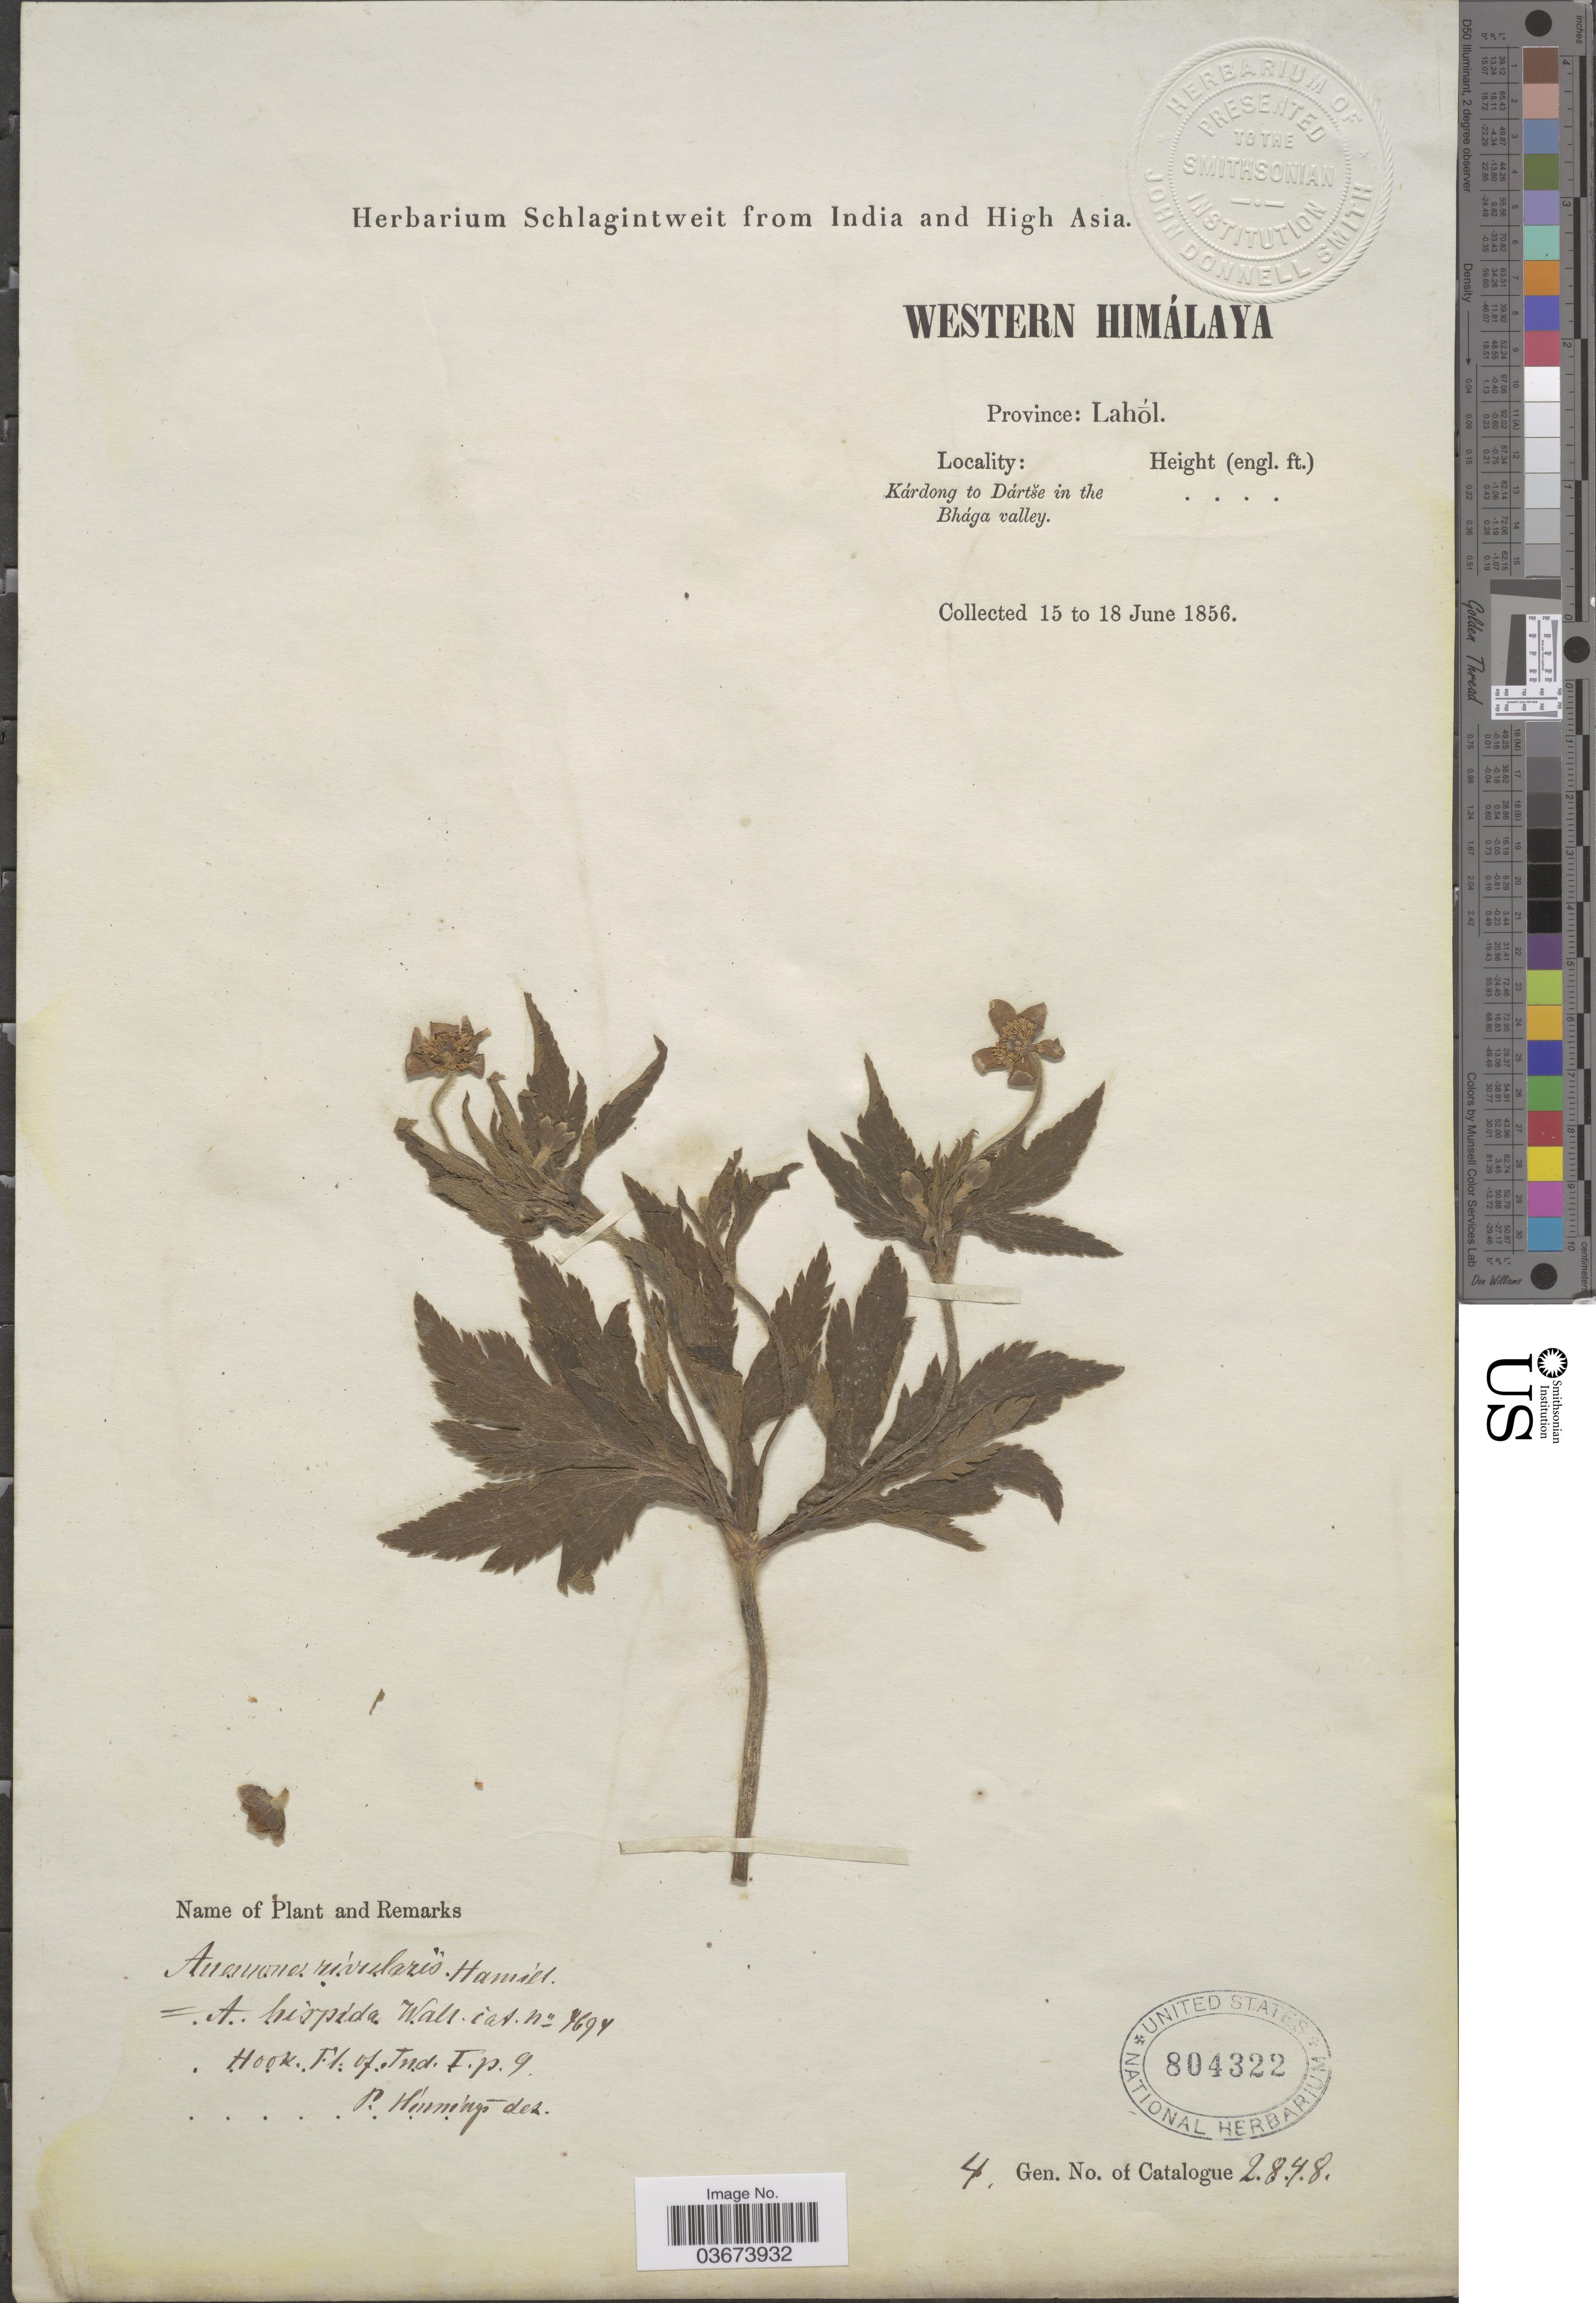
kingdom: Plantae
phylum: Tracheophyta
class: Magnoliopsida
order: Ranunculales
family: Ranunculaceae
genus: Anemone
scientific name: Anemone rivularis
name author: Buch.-Ham. ex DC.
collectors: ex herb. Schlagintweit from India and High Asia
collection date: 1856-06-15/1856-06-18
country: India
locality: Western Himálaya. Province: Lahól. Kárdong to Dártše in the Bhága valley.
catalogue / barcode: US 804322